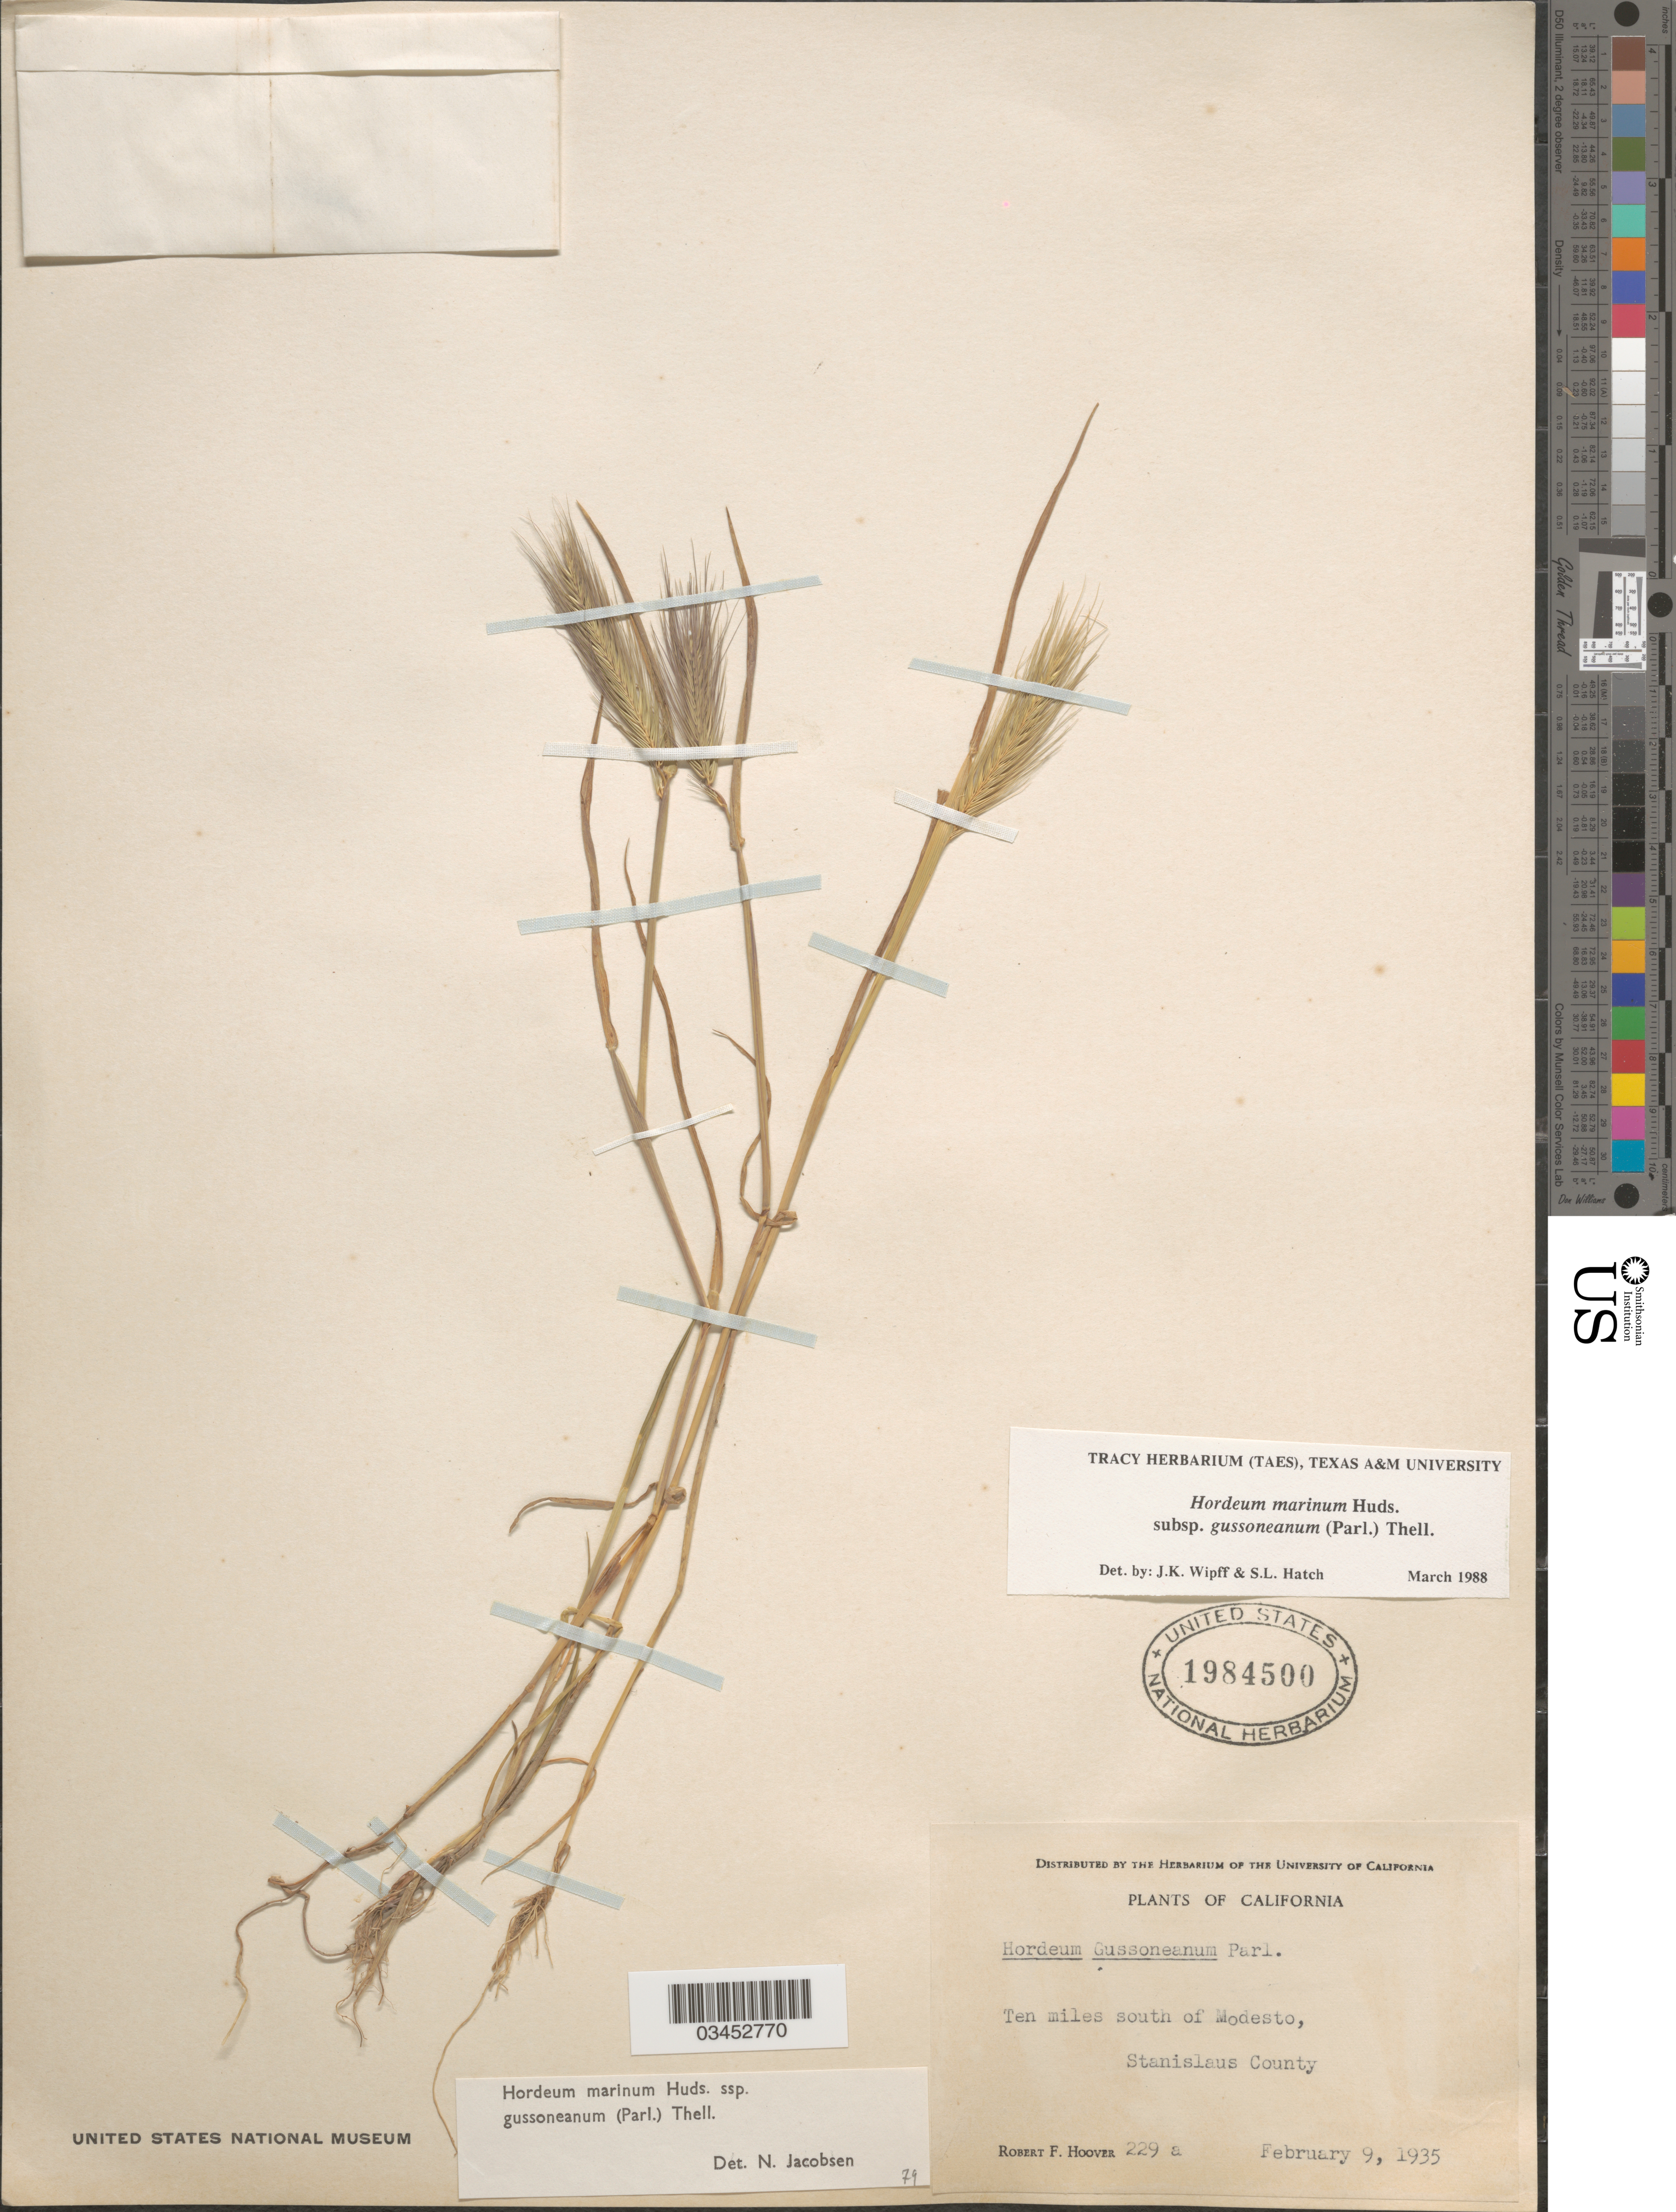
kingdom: Plantae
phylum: Tracheophyta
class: Liliopsida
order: Poales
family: Poaceae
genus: Hordeum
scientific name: Hordeum marinum subsp. gussoneanum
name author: (Parl.) Thell.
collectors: R. F. Hoover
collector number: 229a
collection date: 1935-02-09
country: United States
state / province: California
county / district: Stanislaus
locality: Ten miles south of Modesto, Stanislaus County.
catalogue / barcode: US 1984500